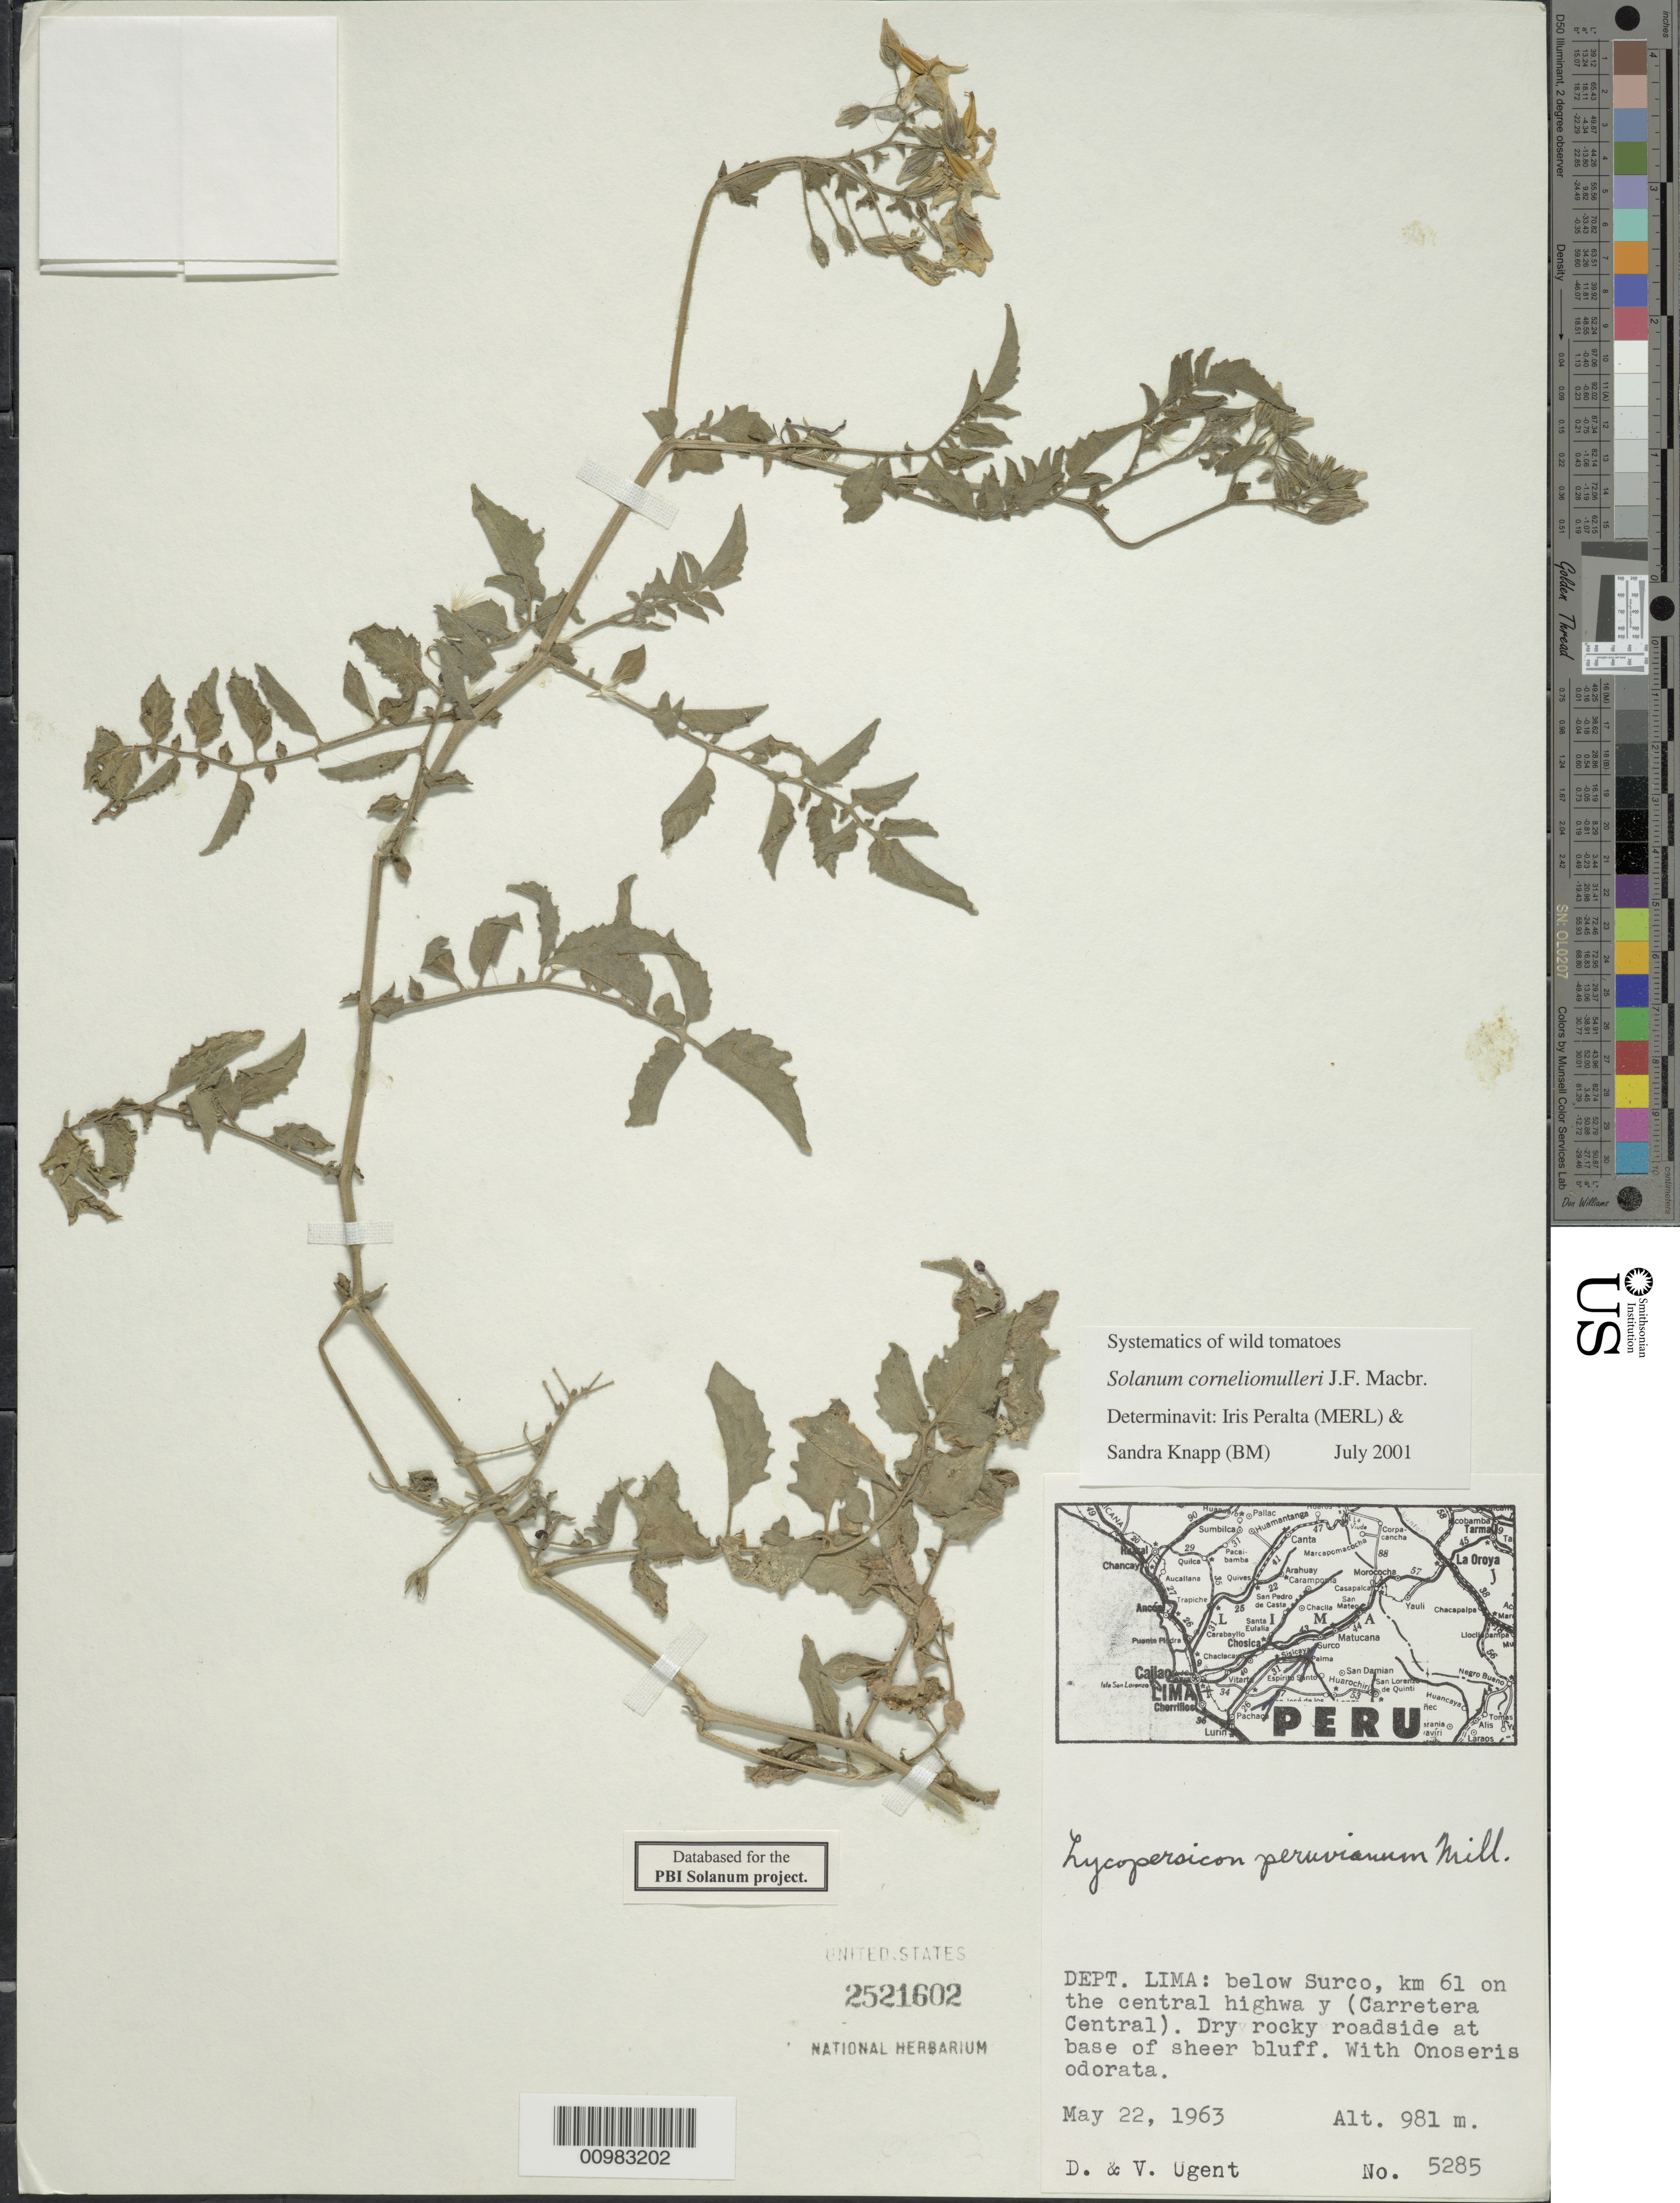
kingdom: Plantae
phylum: Tracheophyta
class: Magnoliopsida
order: Solanales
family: Solanaceae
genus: Solanum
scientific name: Solanum corneliomulleri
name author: J.F. Macbr.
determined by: Peralta, Iris E.; Knapp, S. D.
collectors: D. Ugent & V. Ugent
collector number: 5285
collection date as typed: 22 May 1963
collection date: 1963-05-22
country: Peru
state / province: Lima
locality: below Surco, km 61 on the central highway (Carretera Central)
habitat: dry rocky roadside at base of sheer bluff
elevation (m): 981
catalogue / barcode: US 2521602